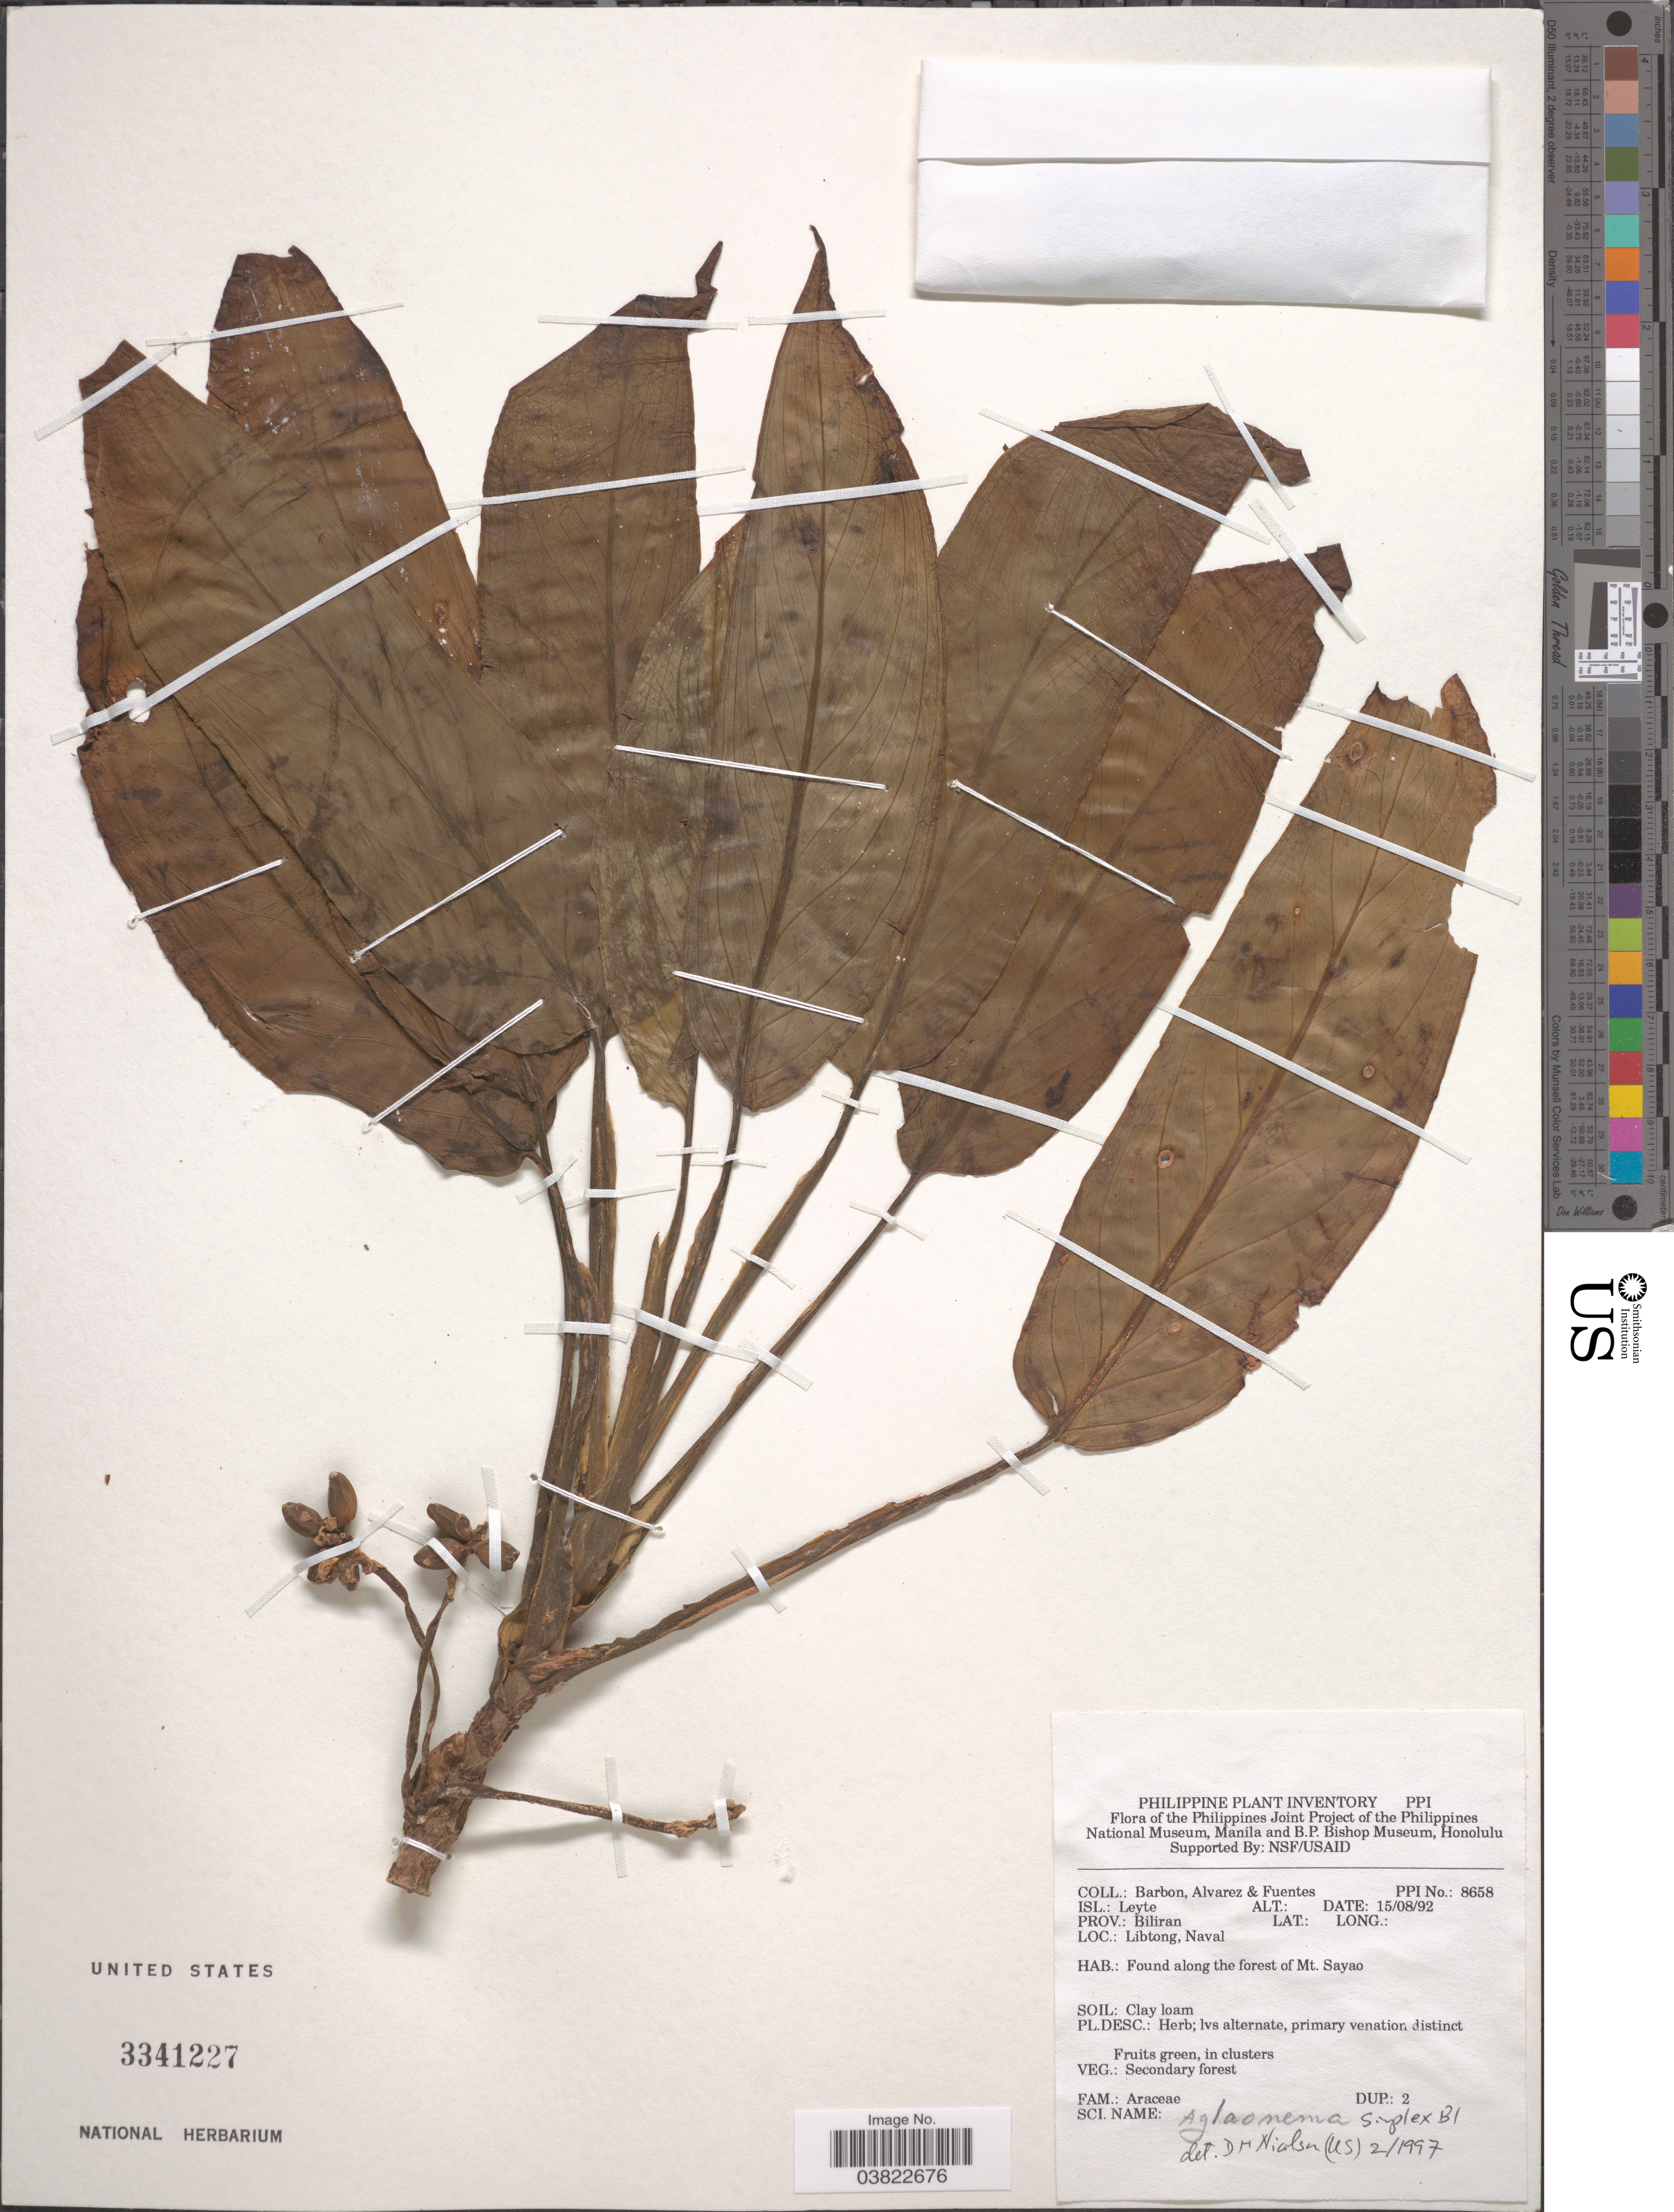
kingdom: Plantae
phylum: Tracheophyta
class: Liliopsida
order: Alismatales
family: Araceae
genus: Aglaonema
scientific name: Aglaonema simplex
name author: Blume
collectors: Barbon, -- Alvarez & -. Fuentes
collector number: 8658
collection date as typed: Transcribed d/m/y: 15/8/92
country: Philippines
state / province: Eastern Visayas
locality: Isl.: Leyte. Prov. Biliran. Libtong, Naval. Found along the forest of Mt. Sayao.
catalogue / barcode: US 3341227